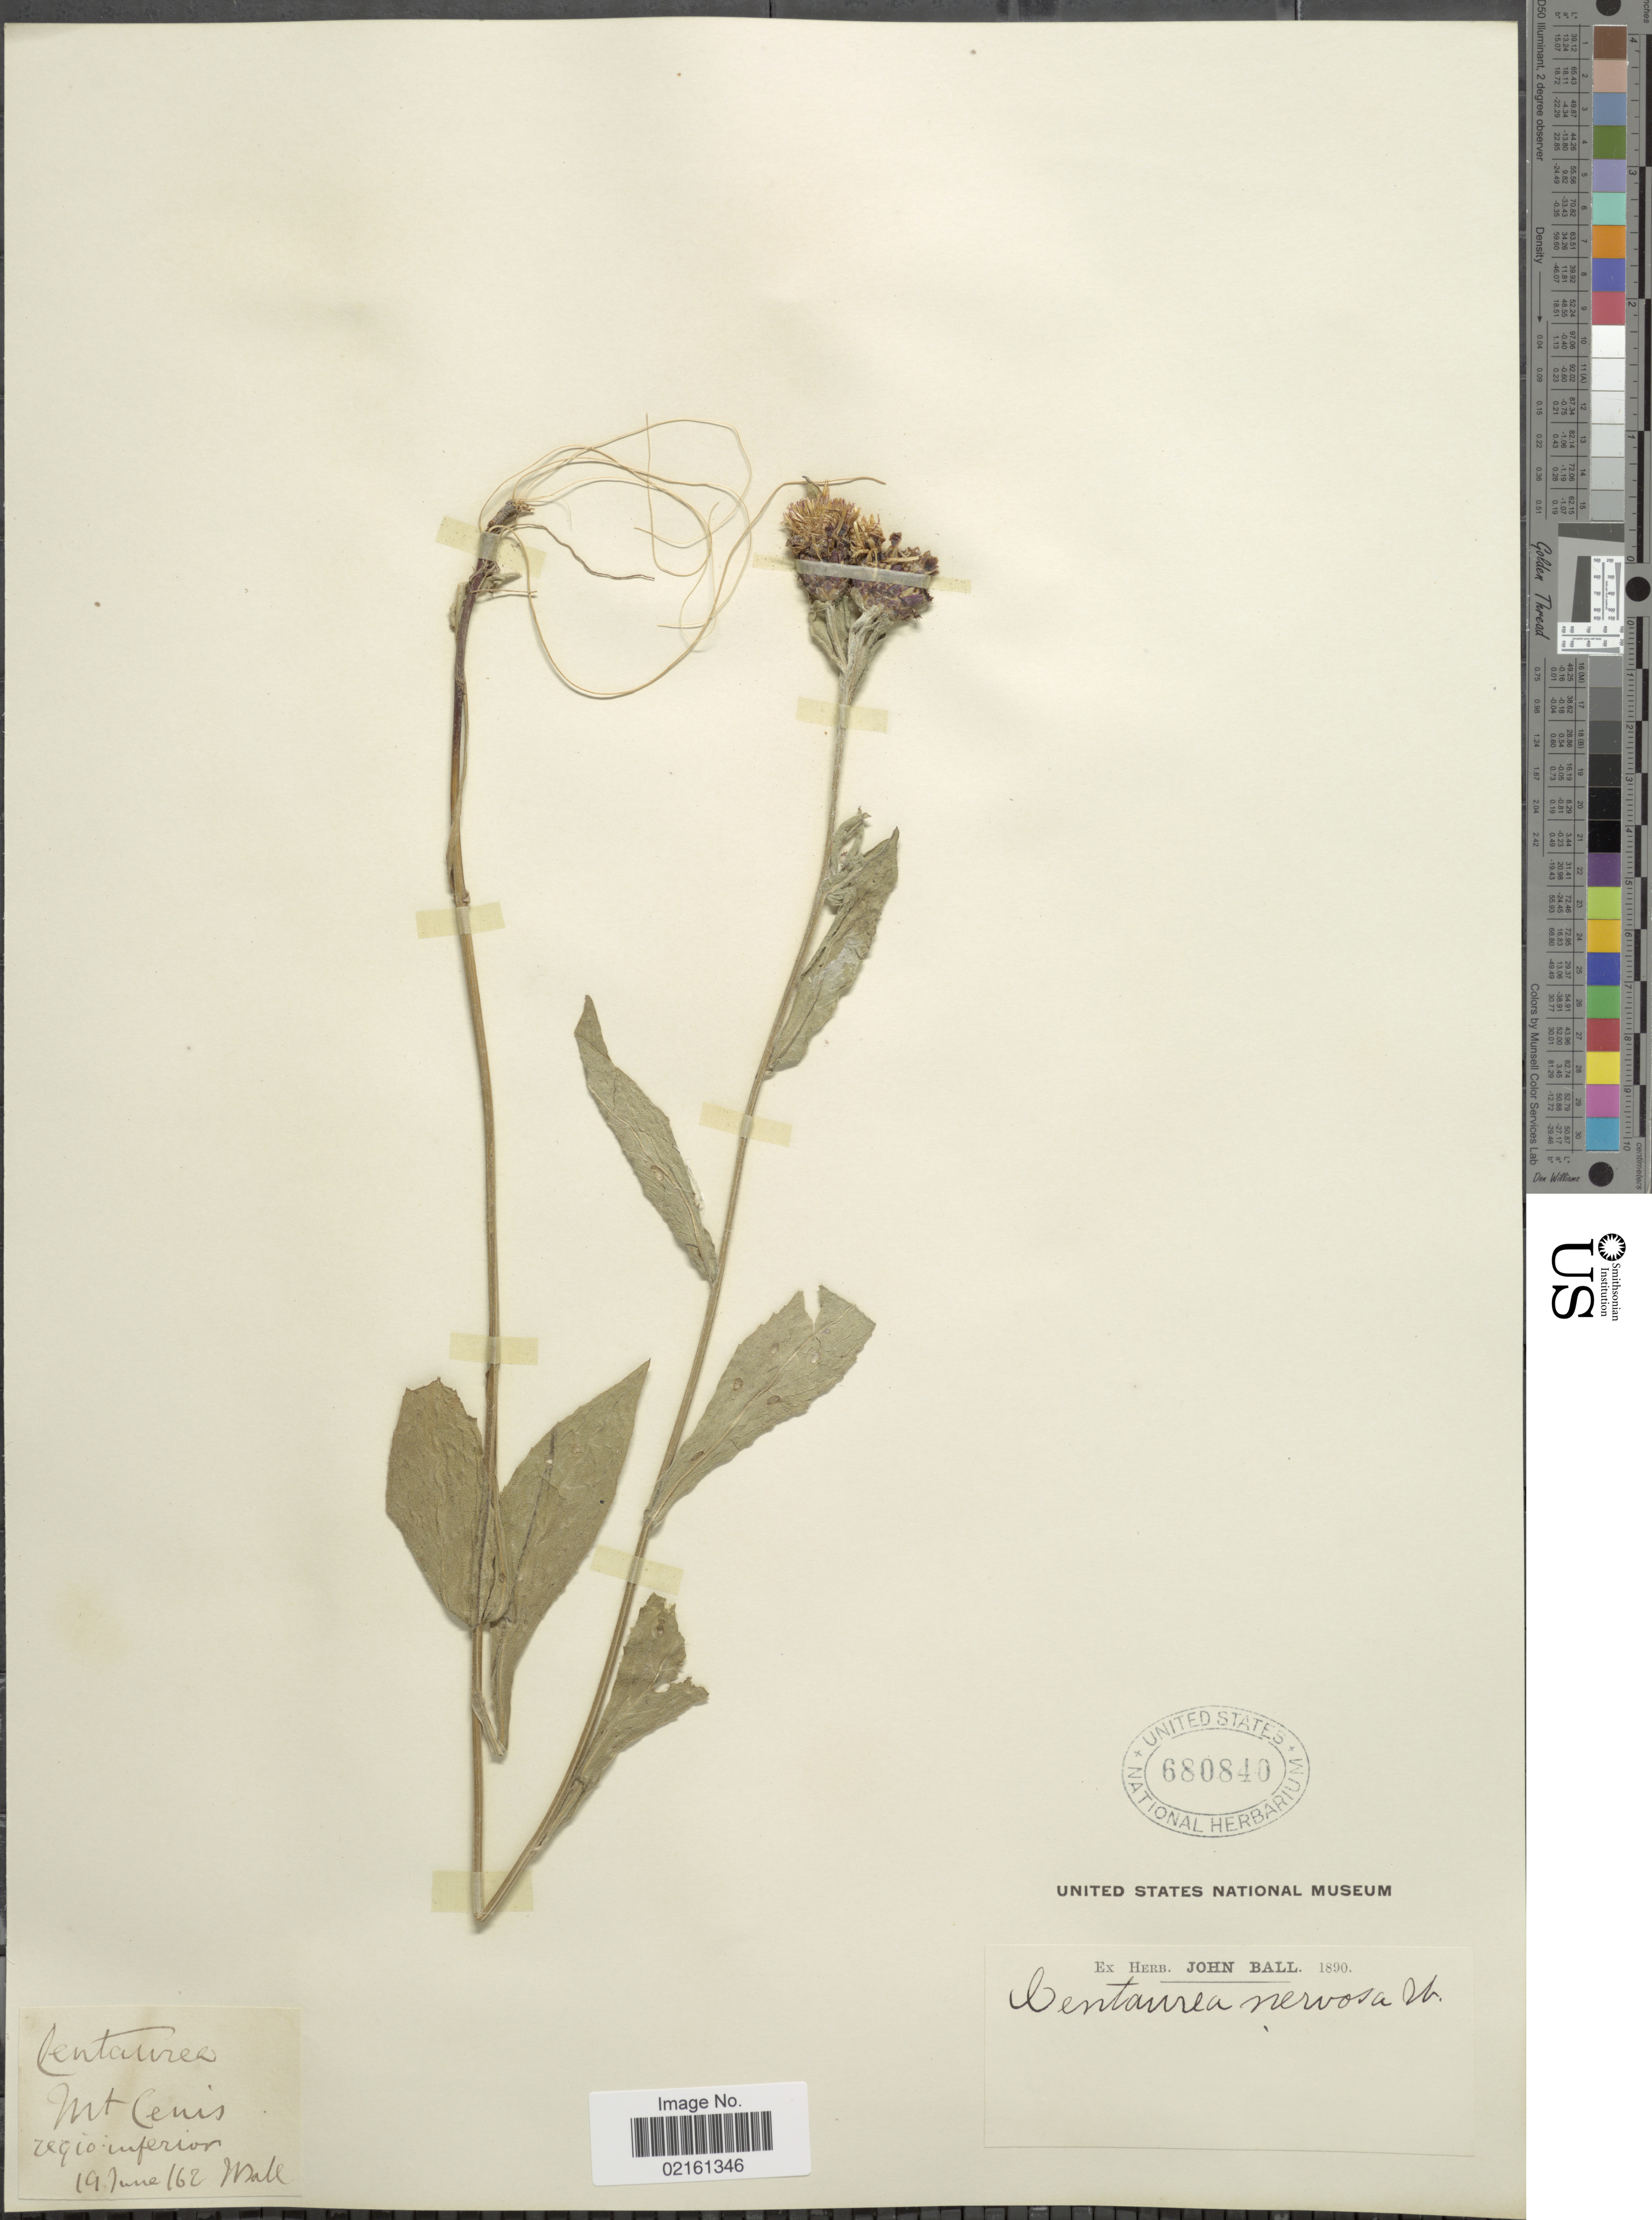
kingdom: Plantae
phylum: Tracheophyta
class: Magnoliopsida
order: Asterales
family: Asteraceae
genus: Centaurea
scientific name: Centaurea nervosa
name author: Willd.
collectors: J. Ball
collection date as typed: Transcribed d/m/y: 19/6/62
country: France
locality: Mt. Cenis, regio inferior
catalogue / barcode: US 680840